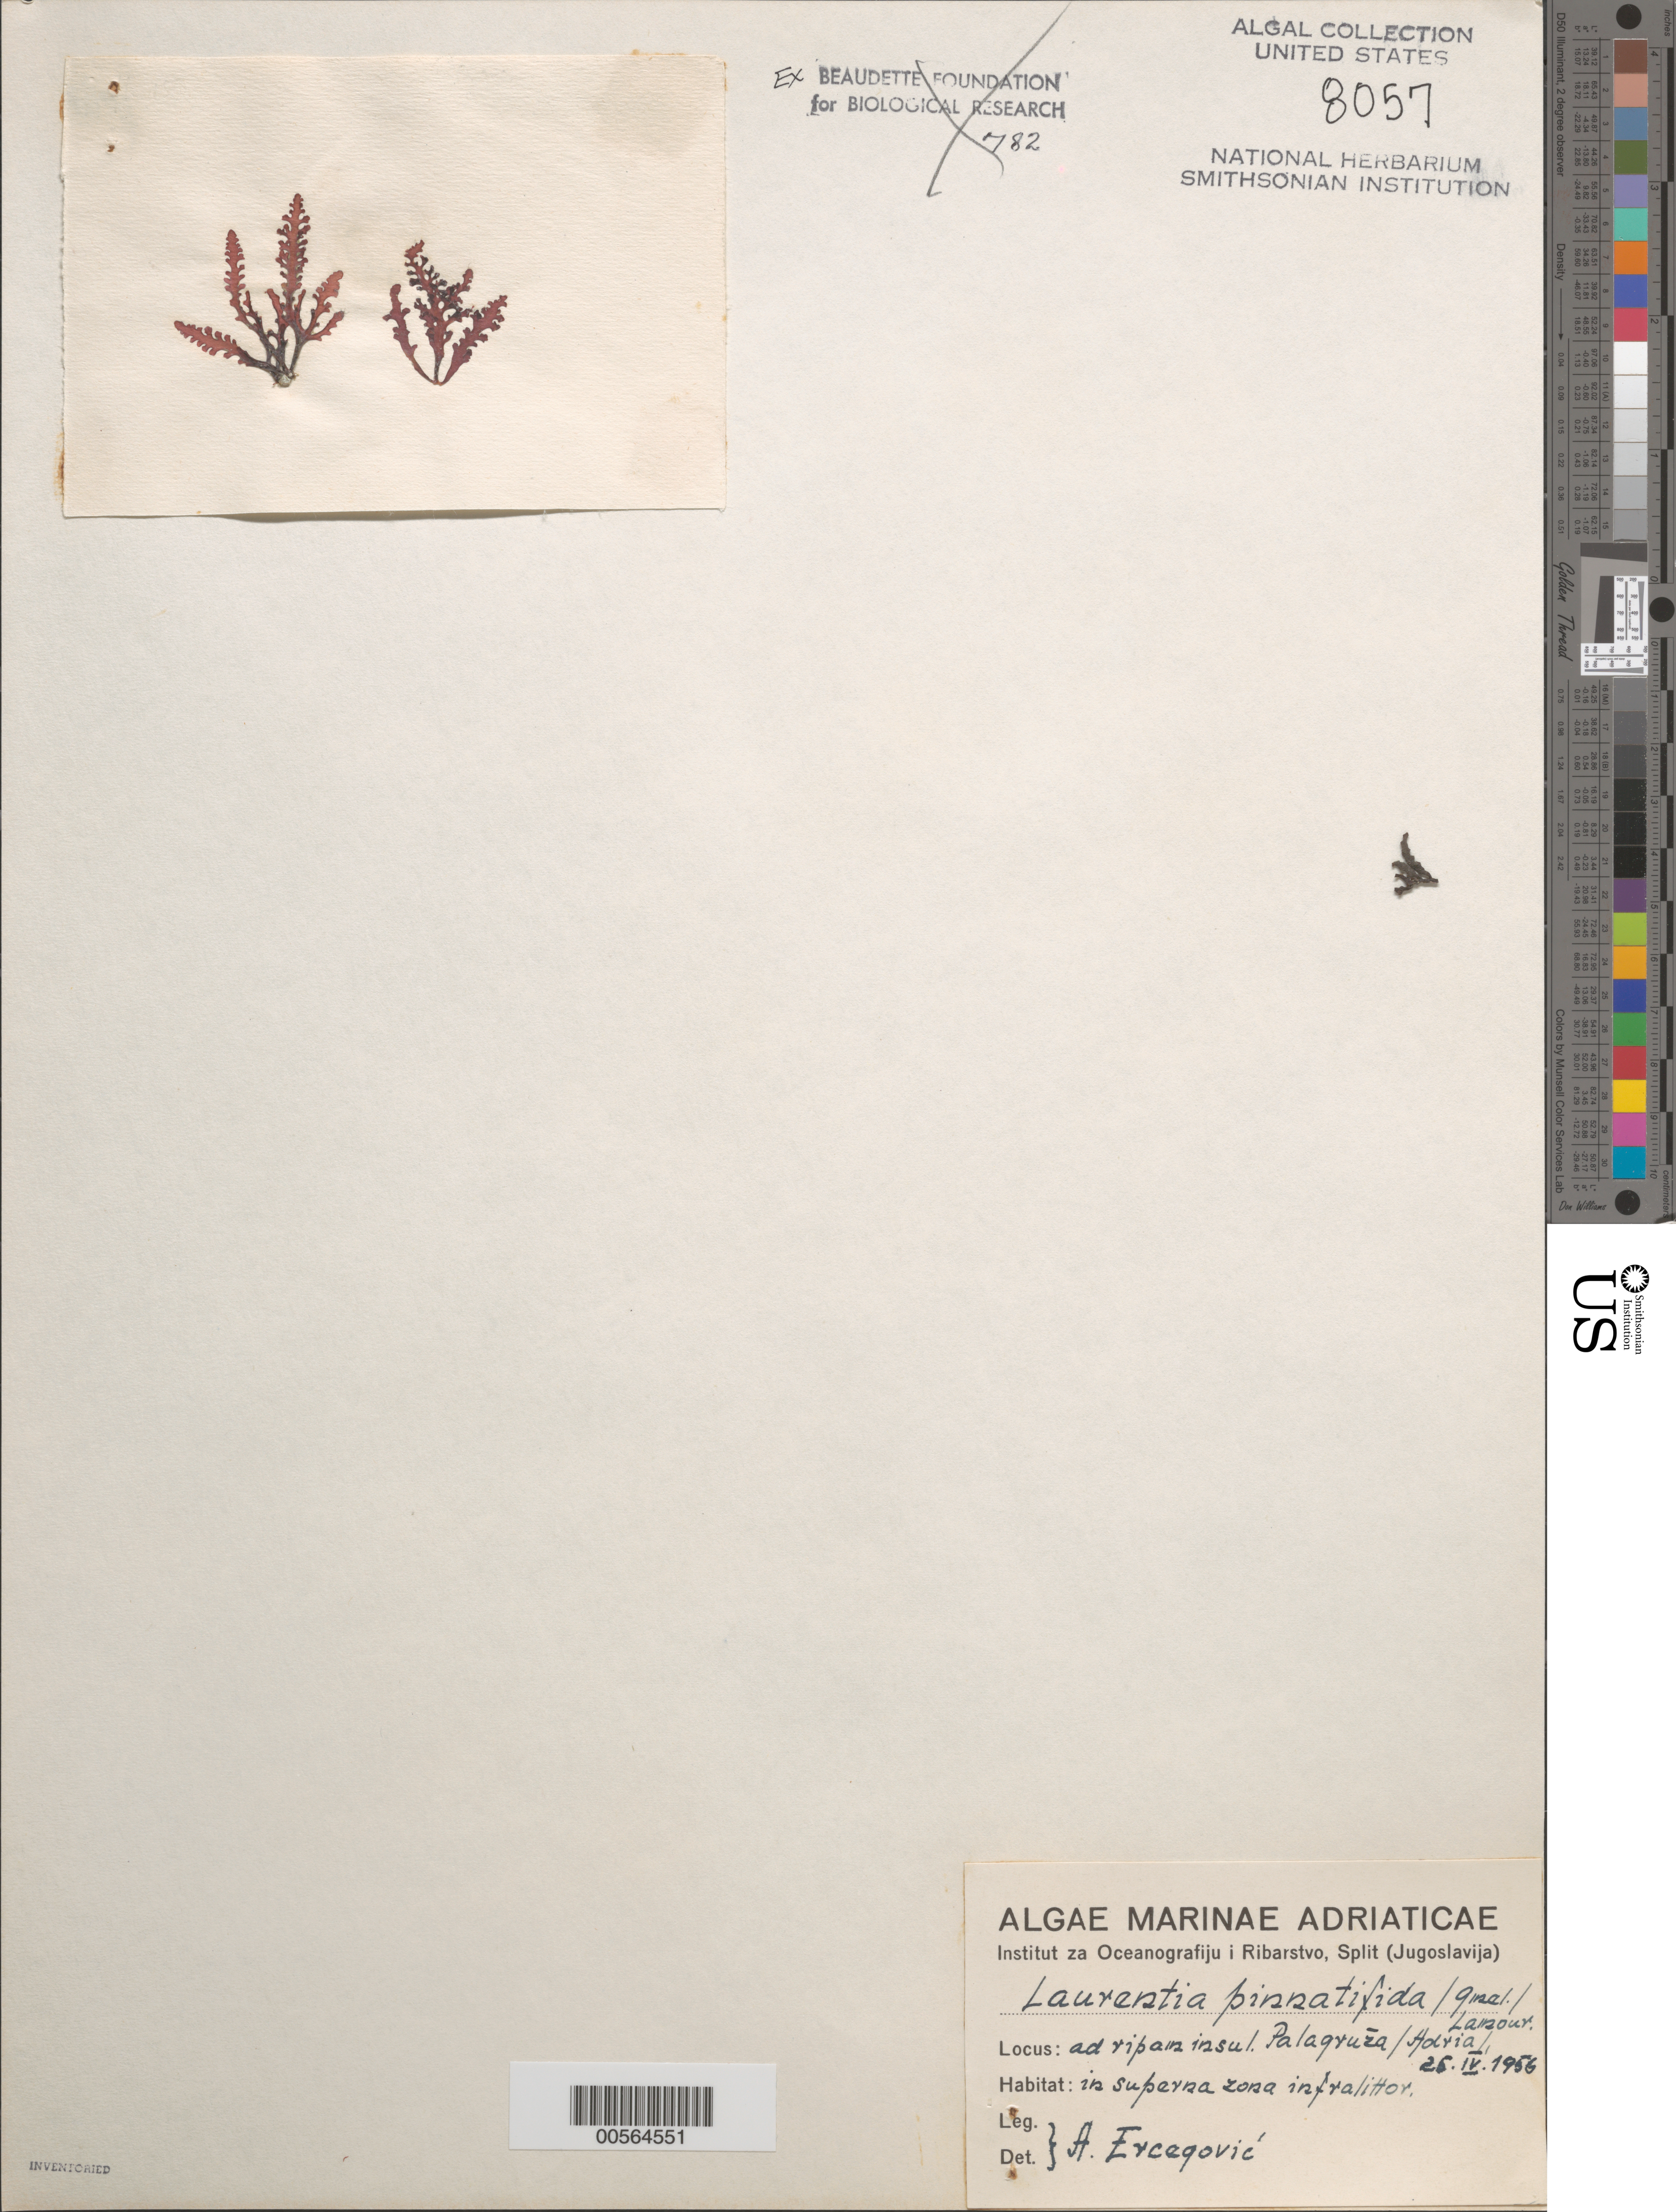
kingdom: Plantae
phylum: Rhodophyta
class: Florideophyceae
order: Ceramiales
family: Rhodomelaceae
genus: Osmundea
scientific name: Osmundea pinnatifida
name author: (Huds.) Stackh.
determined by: Algae name updating Project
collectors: A. Ercegovic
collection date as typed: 25 Apr 1956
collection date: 1956-04-25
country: Croatia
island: Palagruza Islands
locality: Adriatic Sea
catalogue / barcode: US 8057